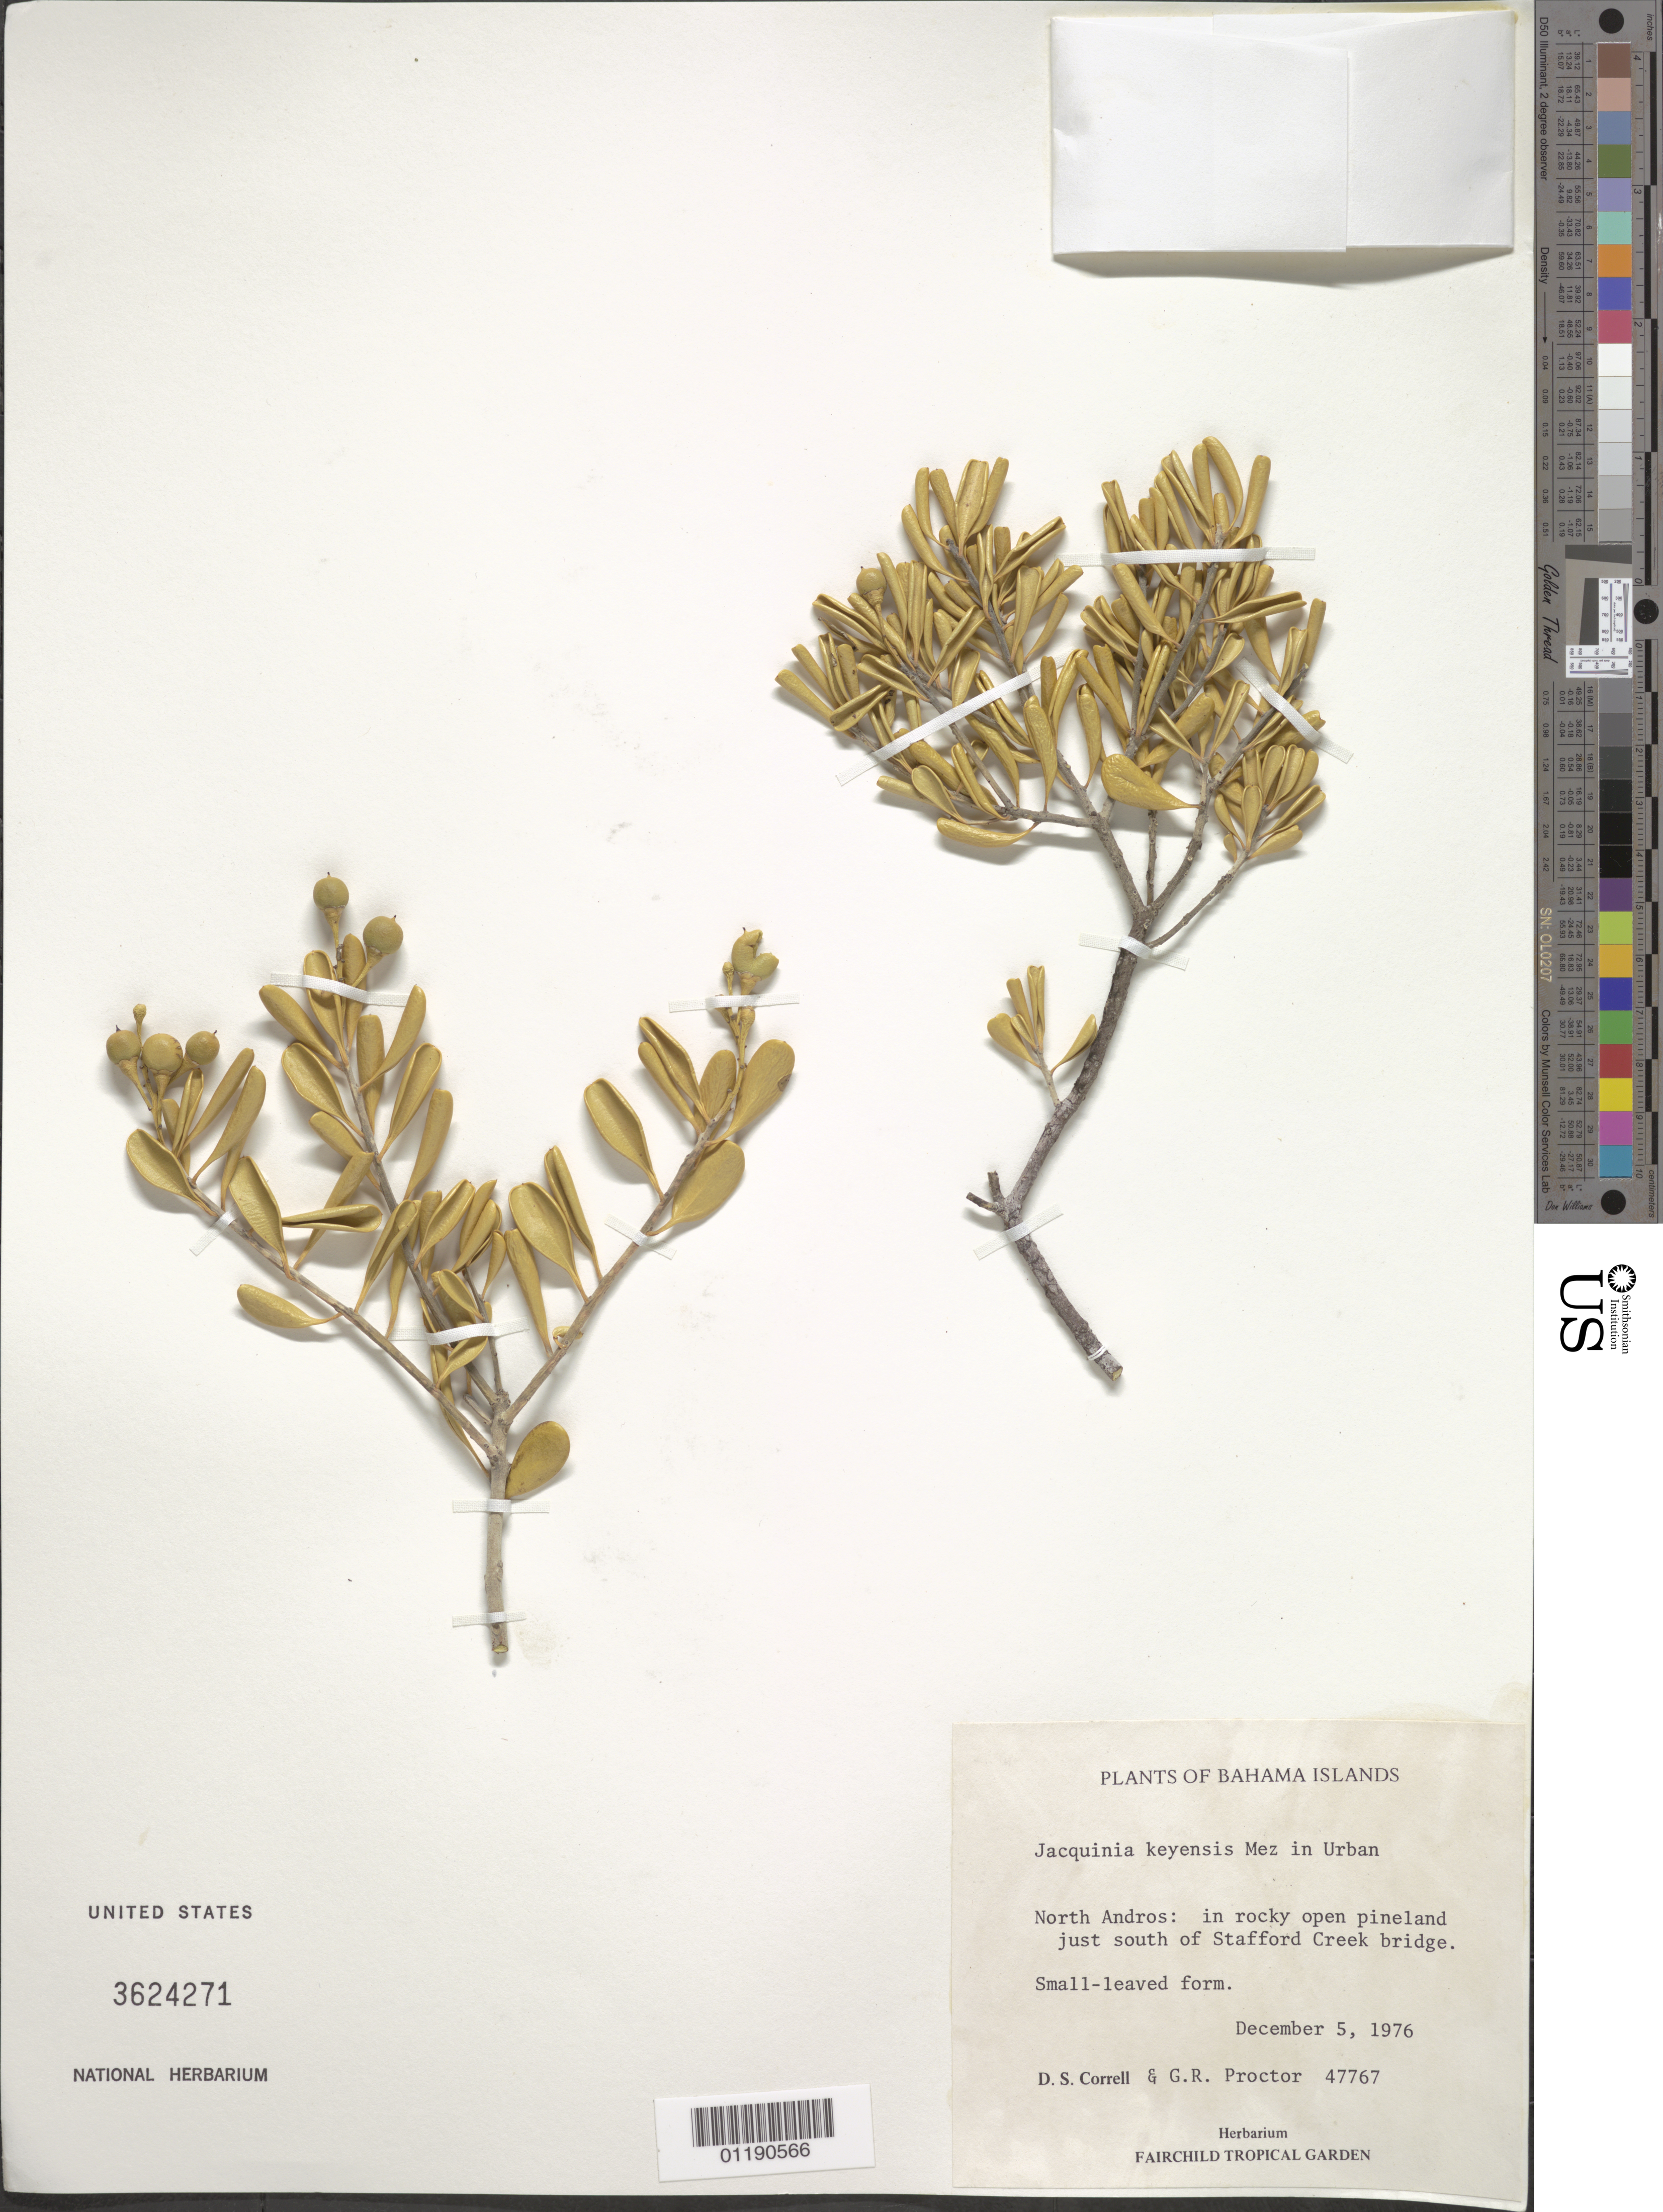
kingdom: Plantae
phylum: Tracheophyta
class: Magnoliopsida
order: Ericales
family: Primulaceae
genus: Jacquinia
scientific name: Jacquinia keyensis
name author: Mez in Urb.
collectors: D. S. Correll & G. R. Proctor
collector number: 47767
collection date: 1976-12-05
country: Bahamas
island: North Andros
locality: North Andros: Just S of Stafford Creek bridge.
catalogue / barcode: US 3624271